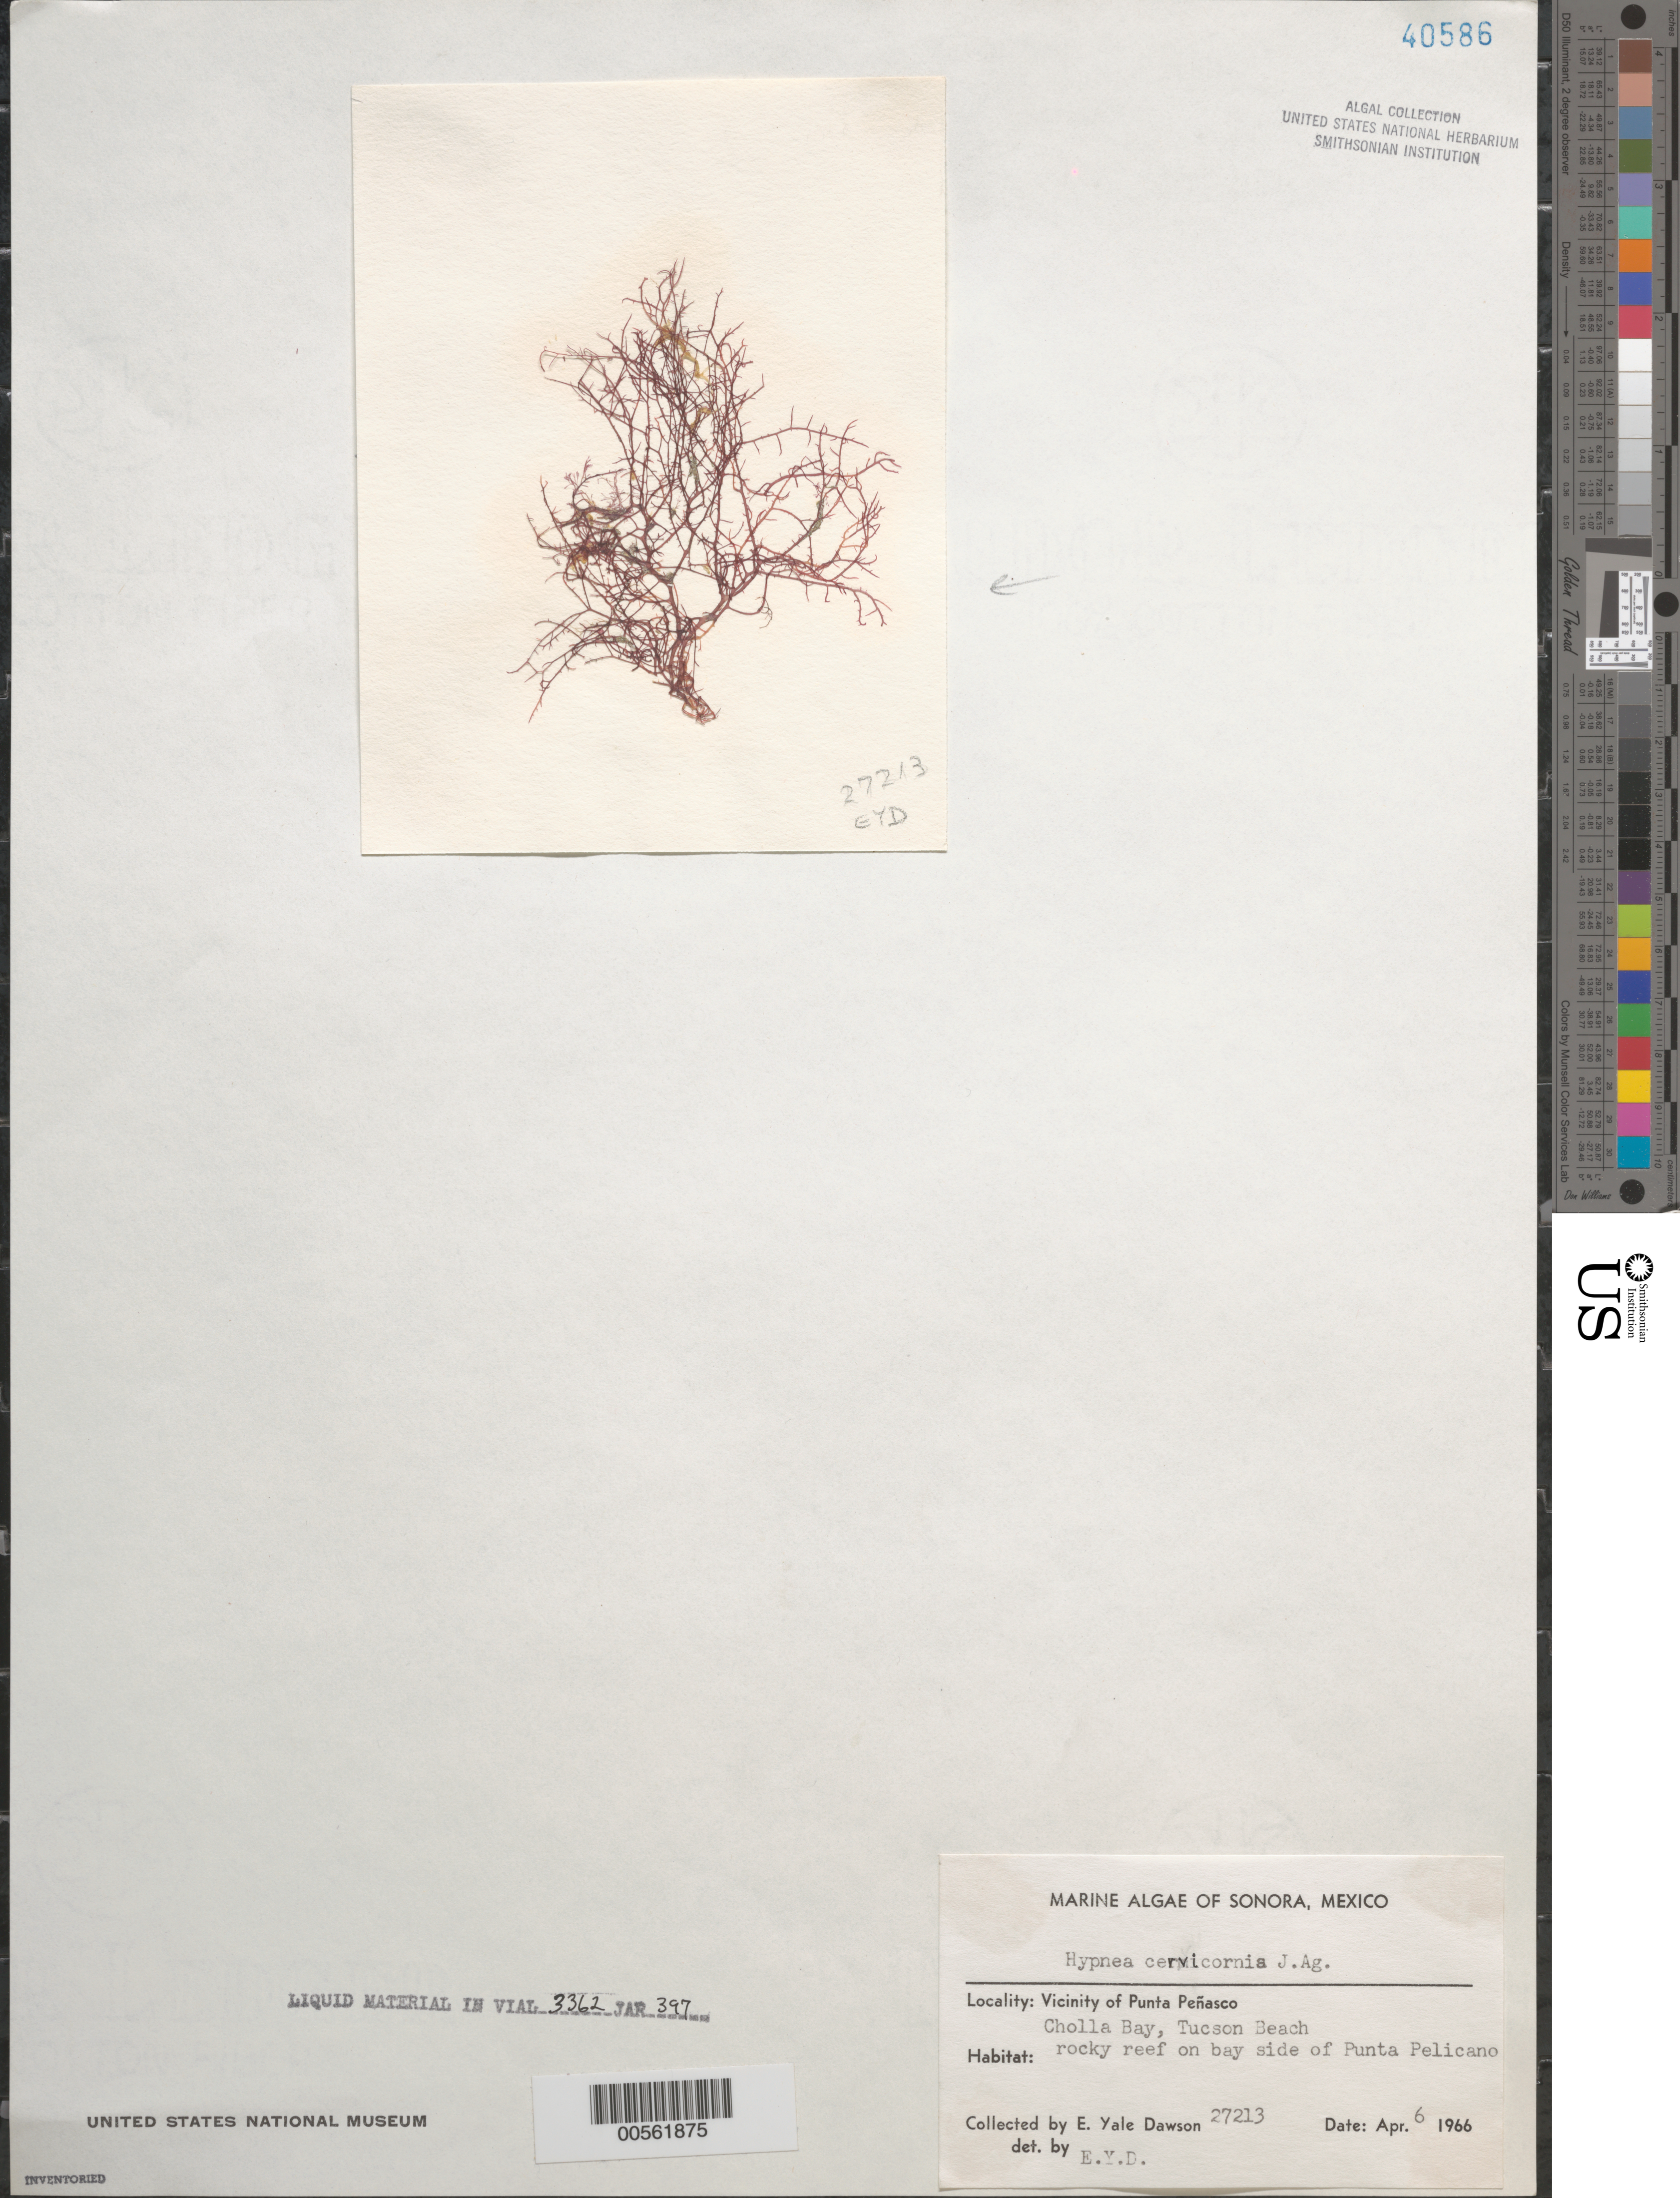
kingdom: Plantae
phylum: Rhodophyta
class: Florideophyceae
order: Gigartinales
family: Cystocloniaceae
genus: Hypnea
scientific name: Hypnea cervicornis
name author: J. Agardh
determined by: Dawson, E. Y.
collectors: E. Y. Dawson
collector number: EYD 27213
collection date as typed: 06 Apr 1966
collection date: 1966-04-06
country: Mexico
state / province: Sonora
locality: Cholla Bay, Tucson Beach, Punta Pelicano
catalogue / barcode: US 40586